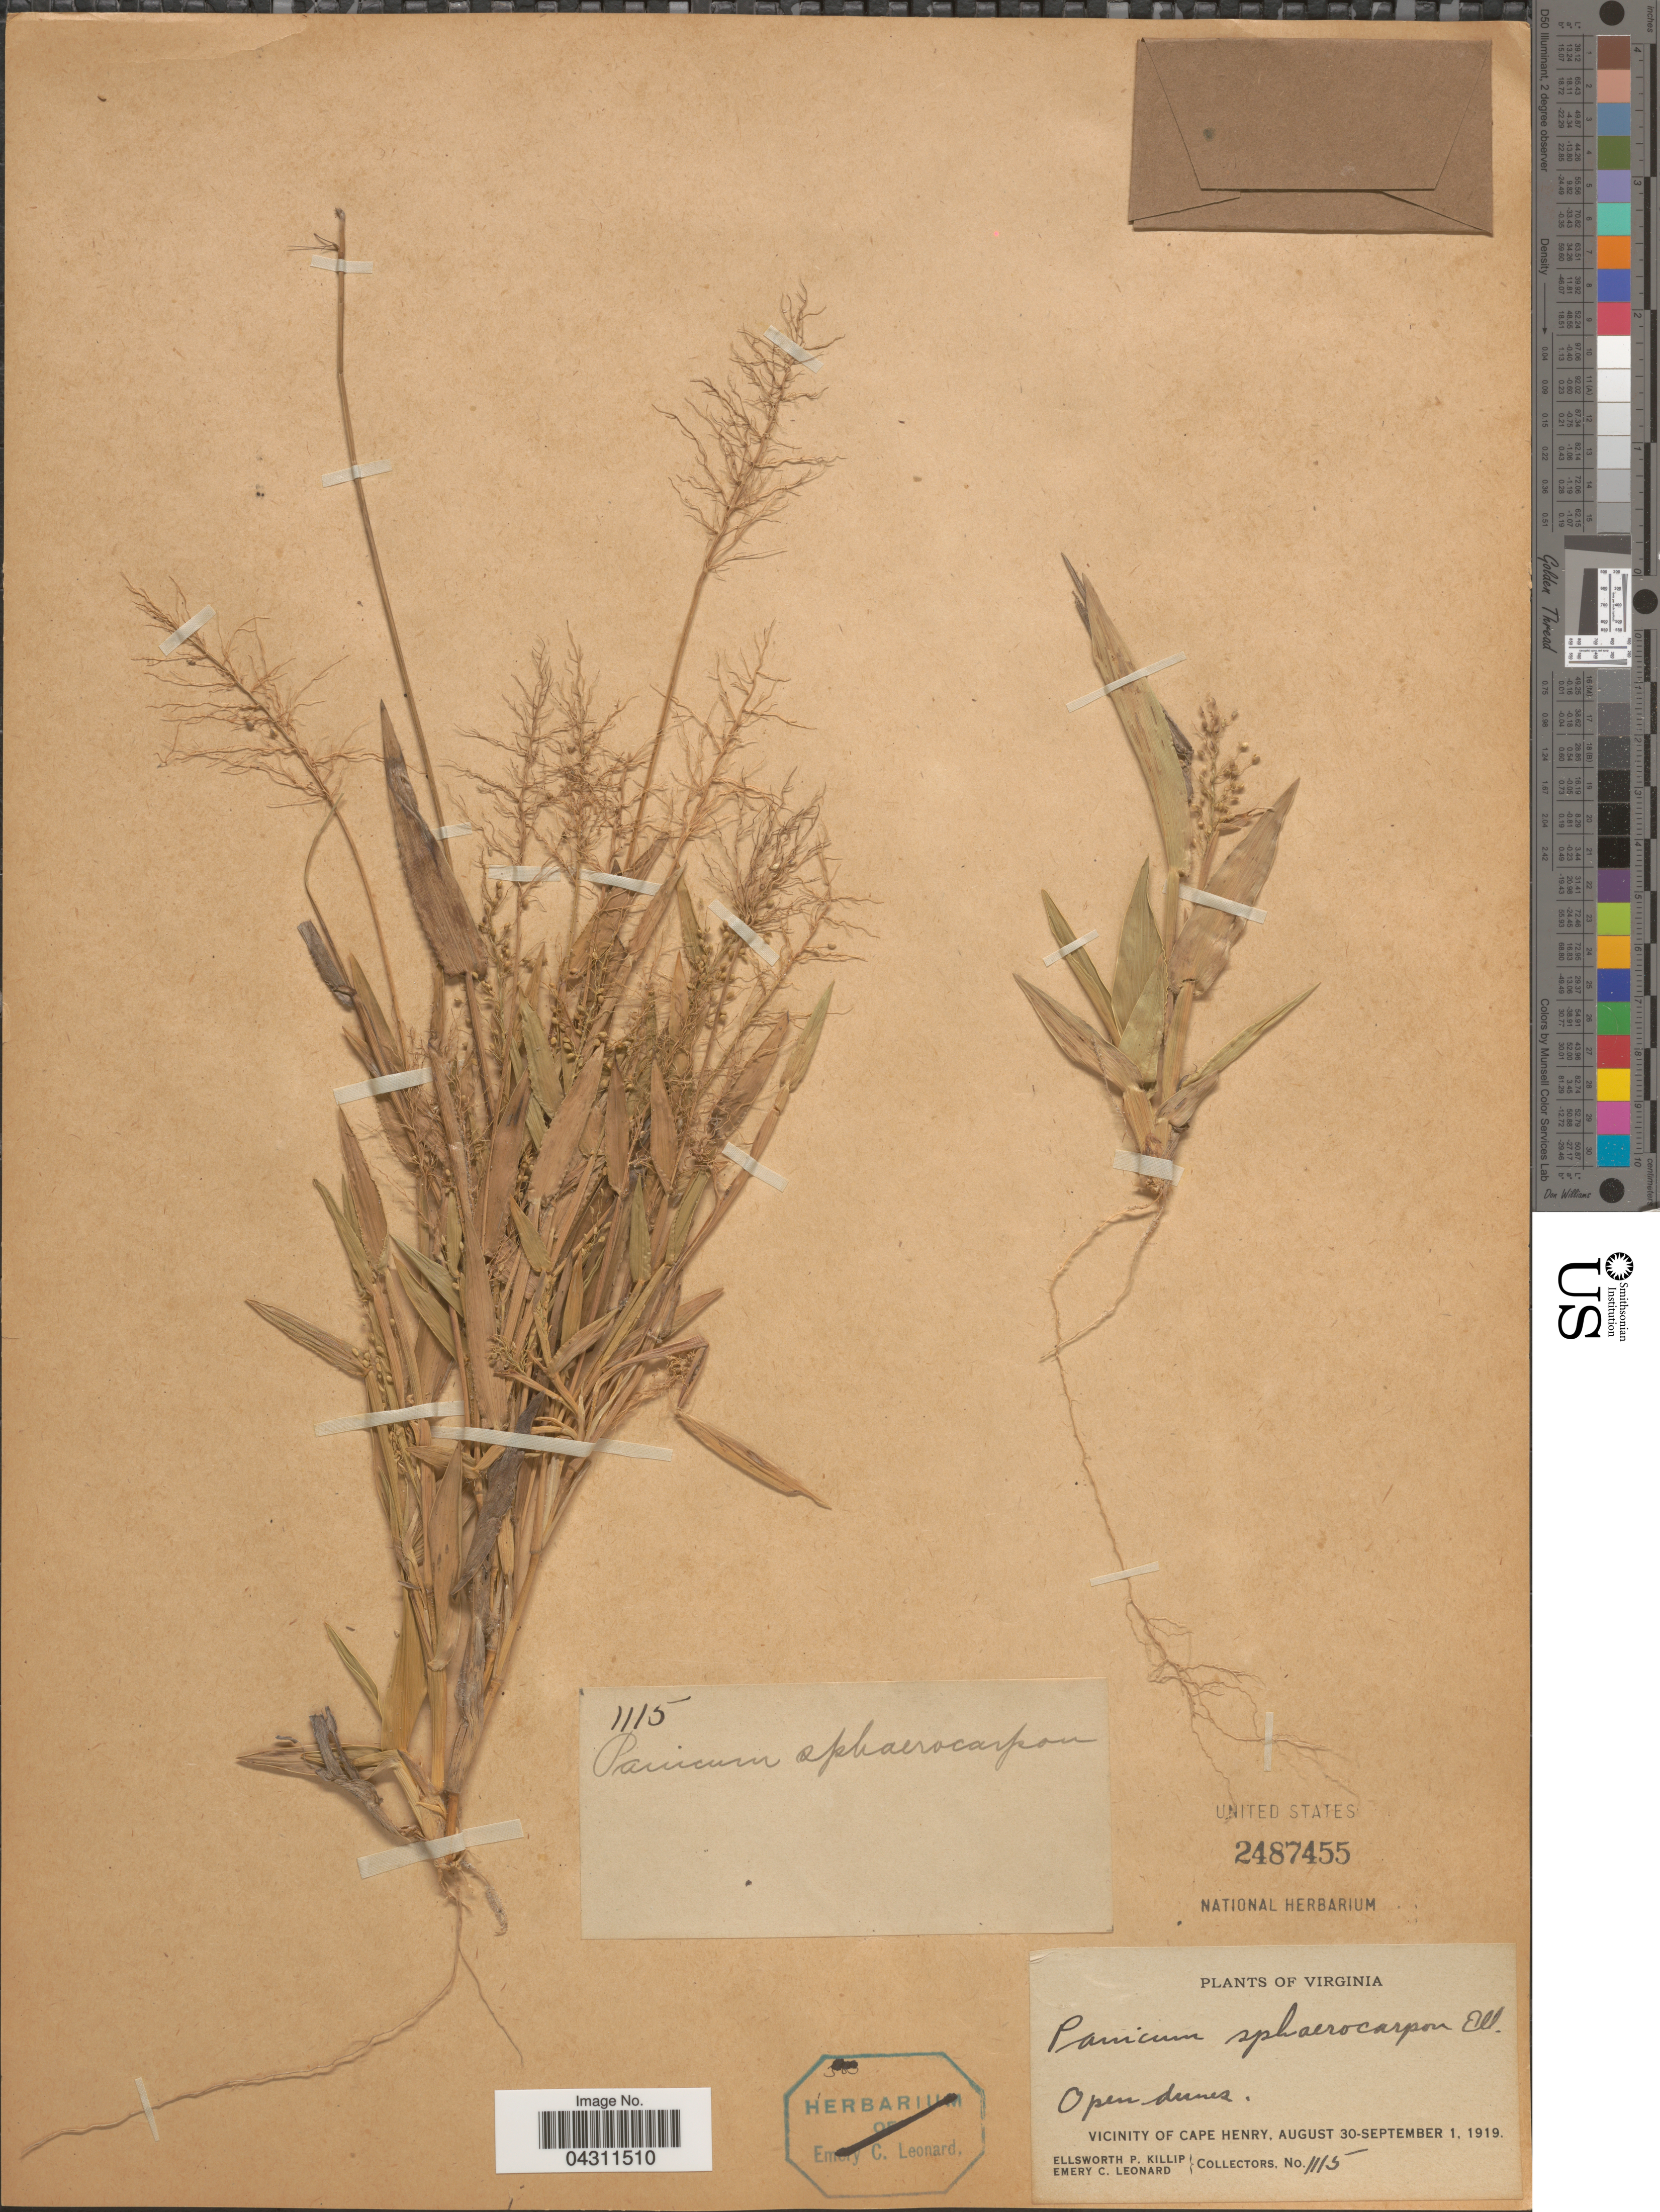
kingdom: Plantae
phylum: Tracheophyta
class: Liliopsida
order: Poales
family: Poaceae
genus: Dichanthelium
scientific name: Dichanthelium sphaerocarpon var. sphaerocarpon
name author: (Elliott) Gould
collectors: E. P. Killip & E. C. Leonard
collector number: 1115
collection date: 1919-08-30/1919-09-01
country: United States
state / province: Virginia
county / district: City of Virginia Beach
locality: Open dunes. Vicinity of Cape Henry.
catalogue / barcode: US 2487455